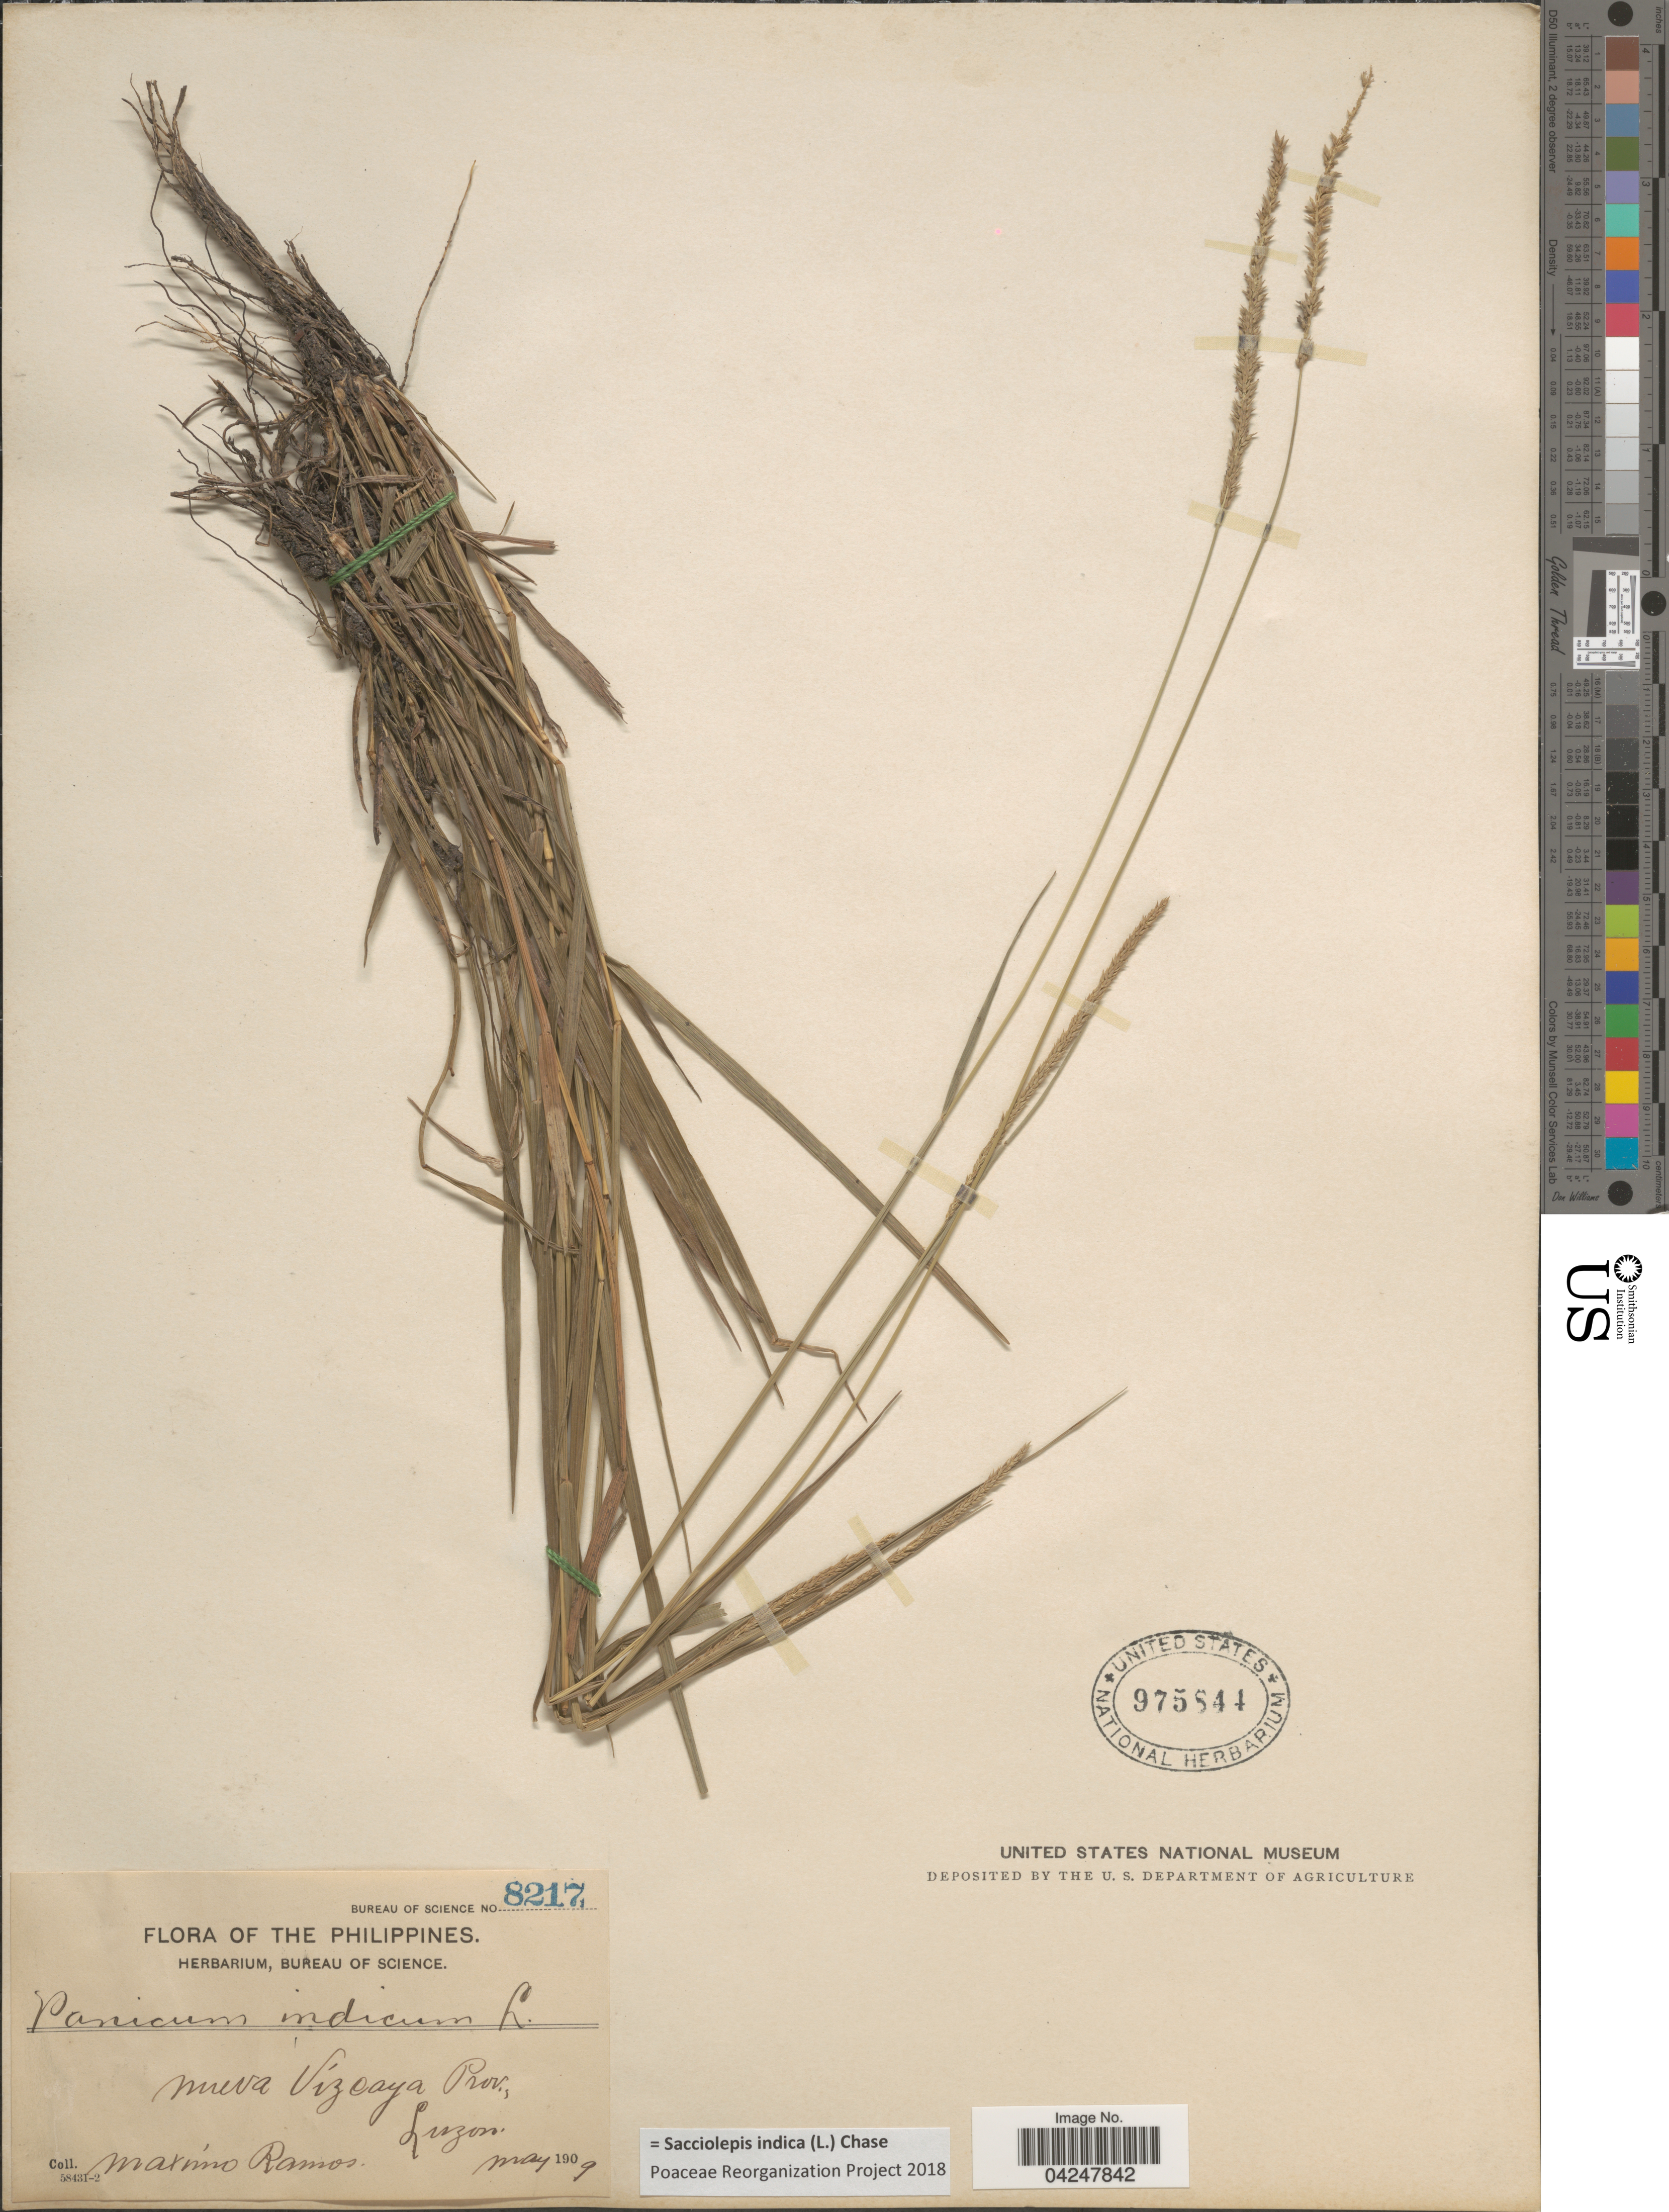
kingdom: Plantae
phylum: Tracheophyta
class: Liliopsida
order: Poales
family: Poaceae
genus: Sacciolepis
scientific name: Sacciolepis indica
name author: (L.) Chase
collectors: M. Ramos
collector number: Bureau Of Science 8217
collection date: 1909-05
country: Philippines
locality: Nueva Vizcaya Prov., Luzon.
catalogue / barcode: US 975844